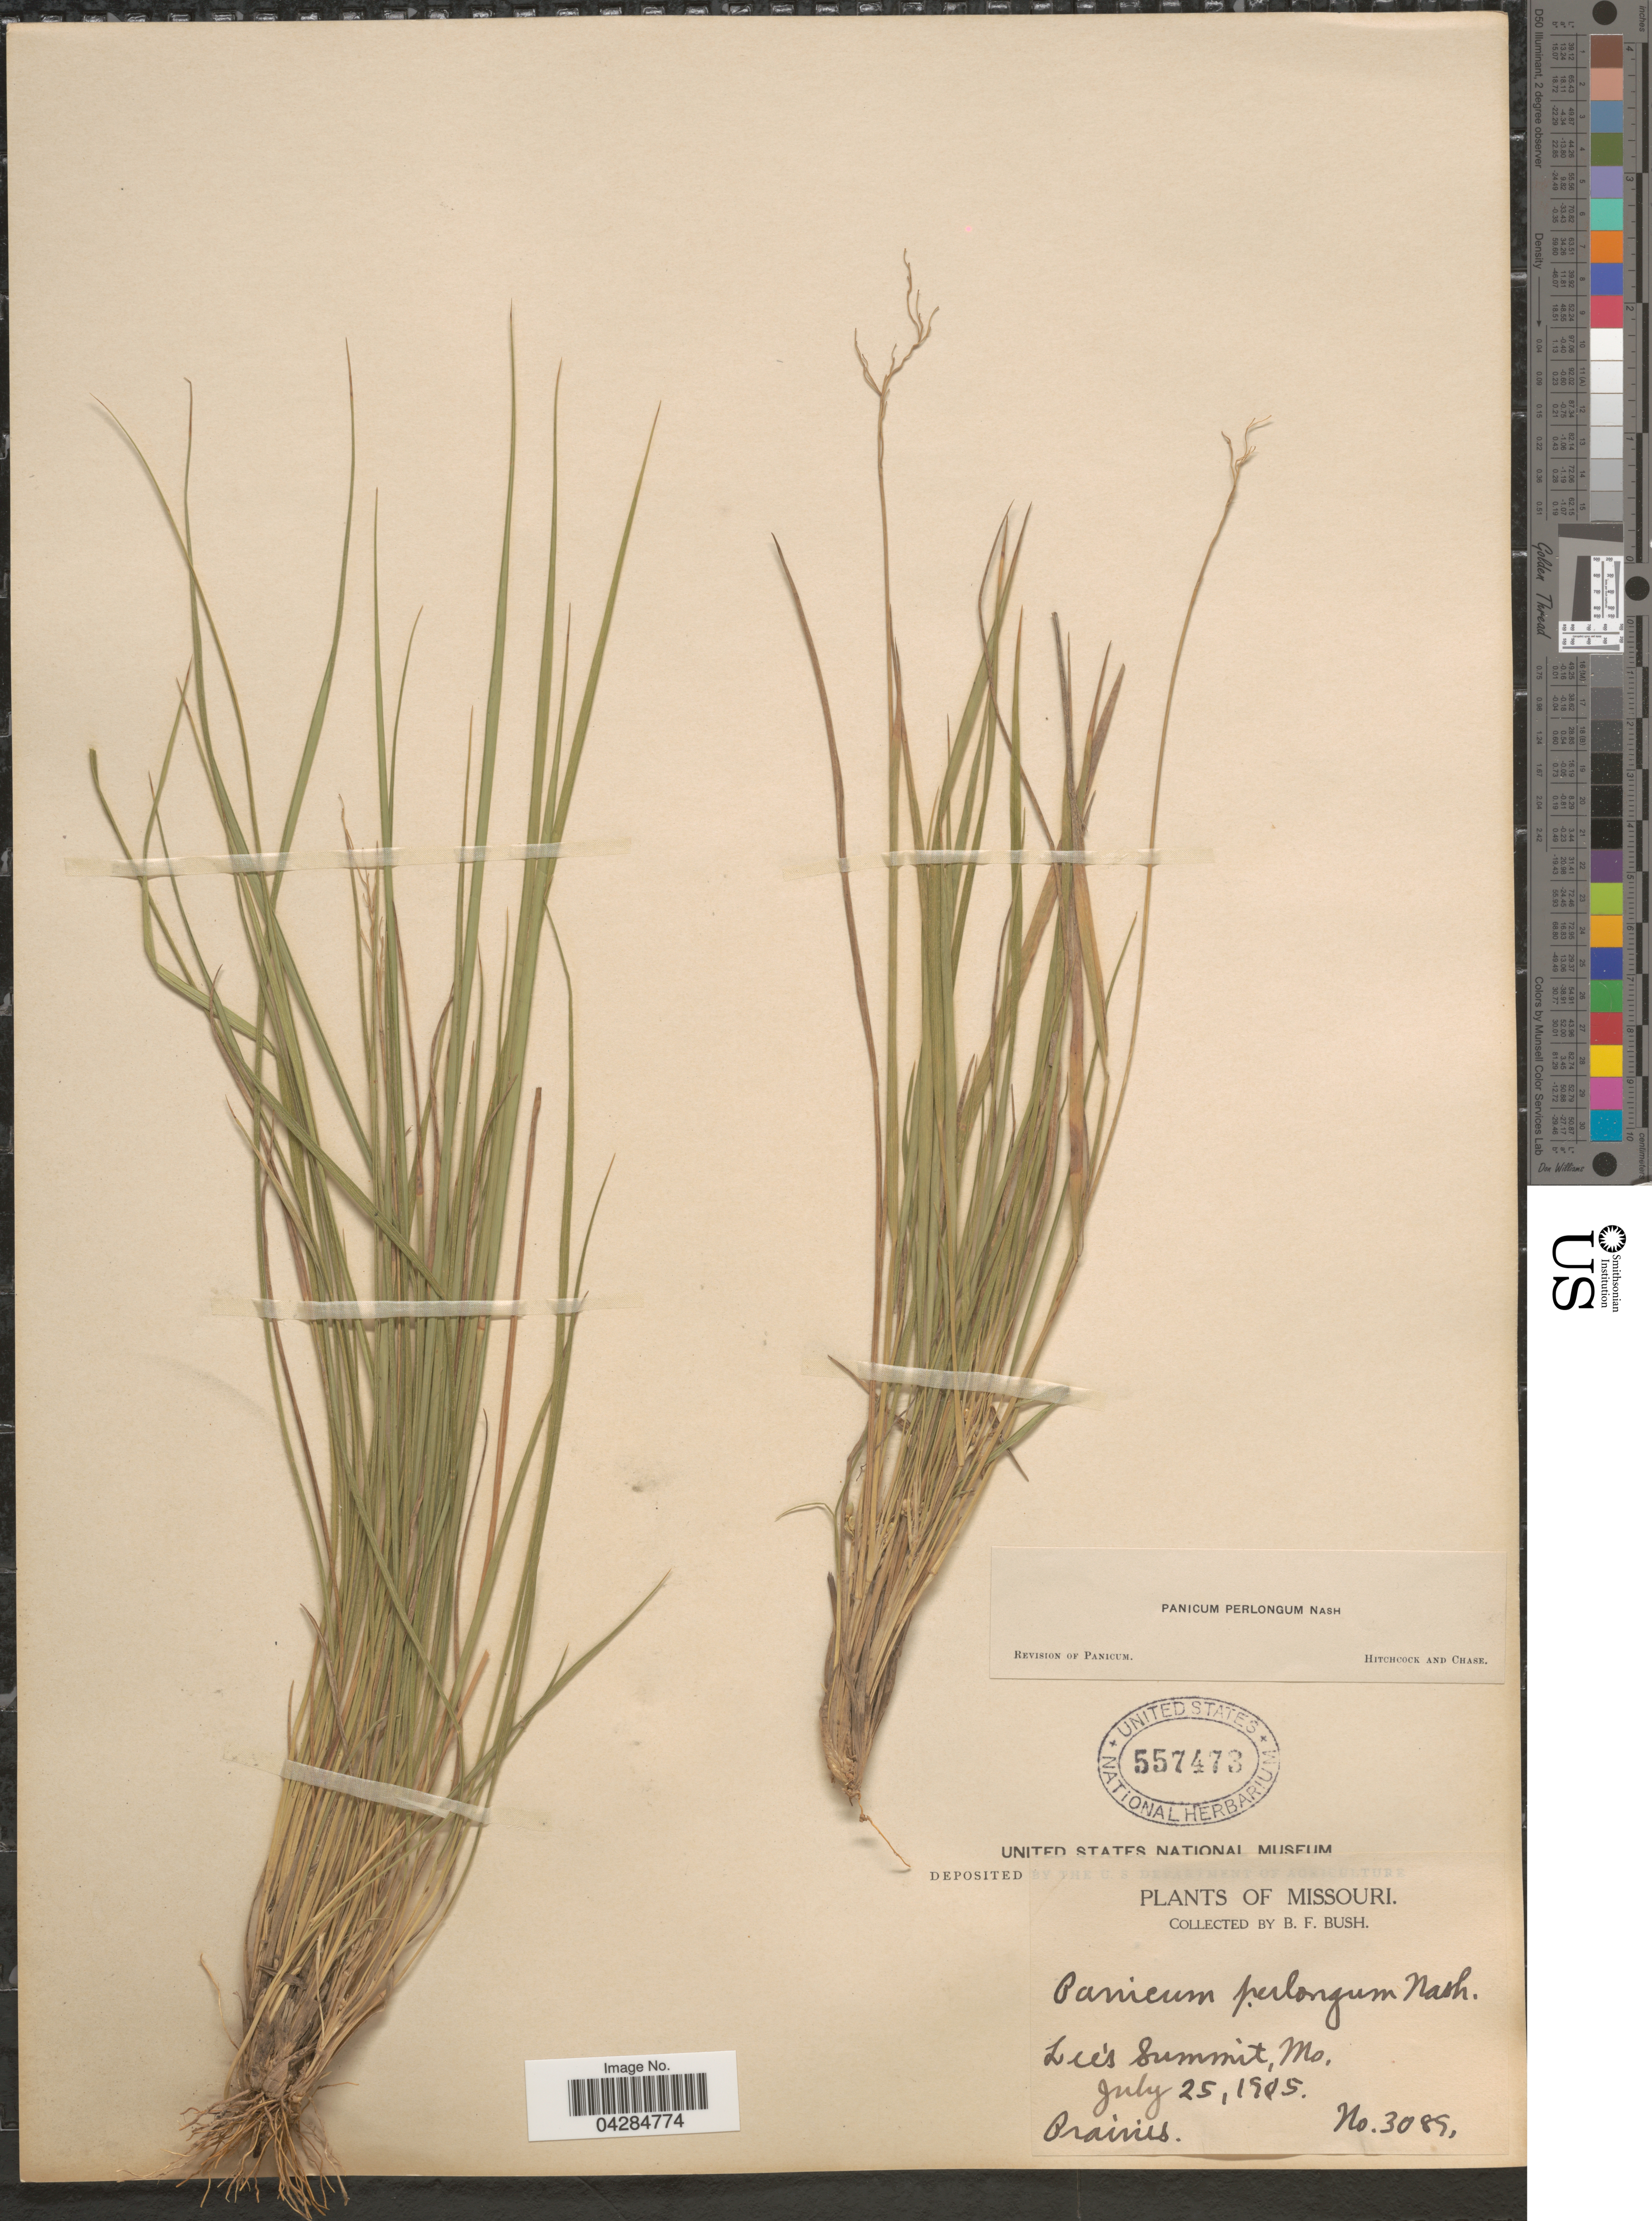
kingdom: Plantae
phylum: Tracheophyta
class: Liliopsida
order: Poales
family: Poaceae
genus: Dichanthelium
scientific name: Dichanthelium perlongum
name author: (Nash) Freckmann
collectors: B. F. Bush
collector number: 3085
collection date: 1905-07-25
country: United States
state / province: Missouri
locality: Lee's Summit.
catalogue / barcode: US 557473